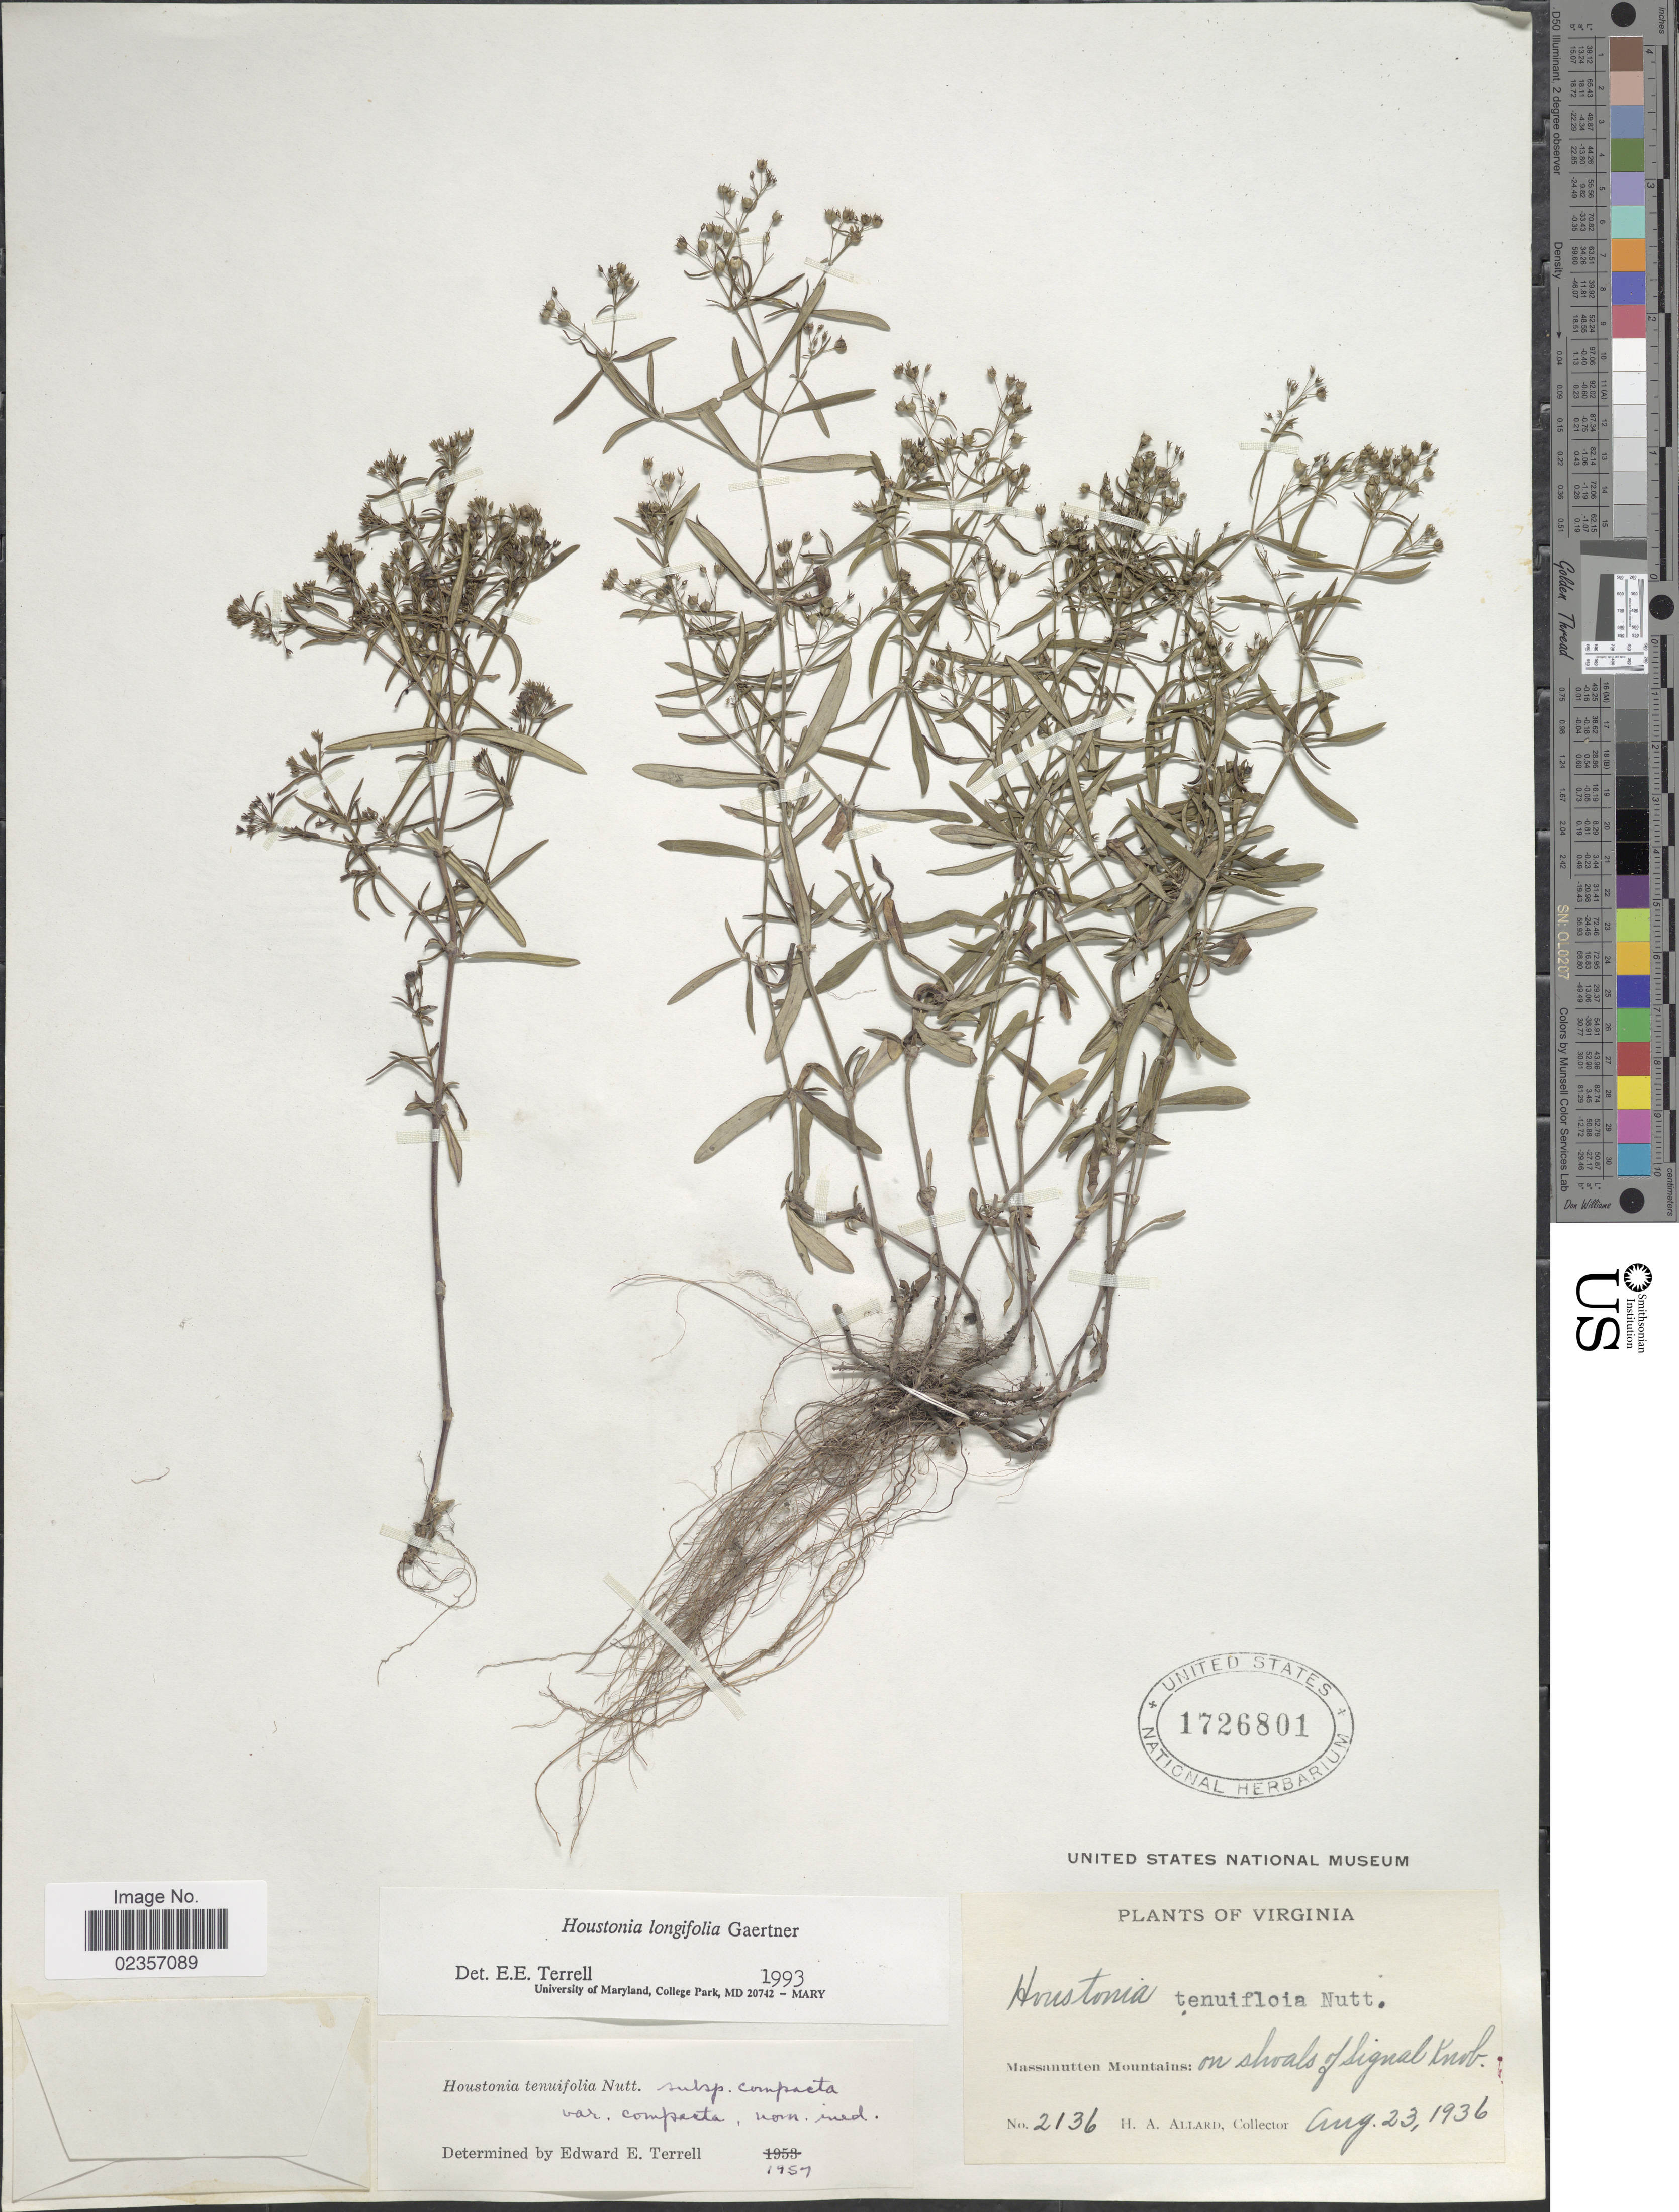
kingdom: Plantae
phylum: Tracheophyta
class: Magnoliopsida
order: Gentianales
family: Rubiaceae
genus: Houstonia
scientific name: Houstonia longifolia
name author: Gaertn.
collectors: H. A. Allard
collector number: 2136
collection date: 1936-08-23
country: United States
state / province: Virginia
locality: Massanutten Mountains: on shoals of Signal Knob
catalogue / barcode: US 1726801